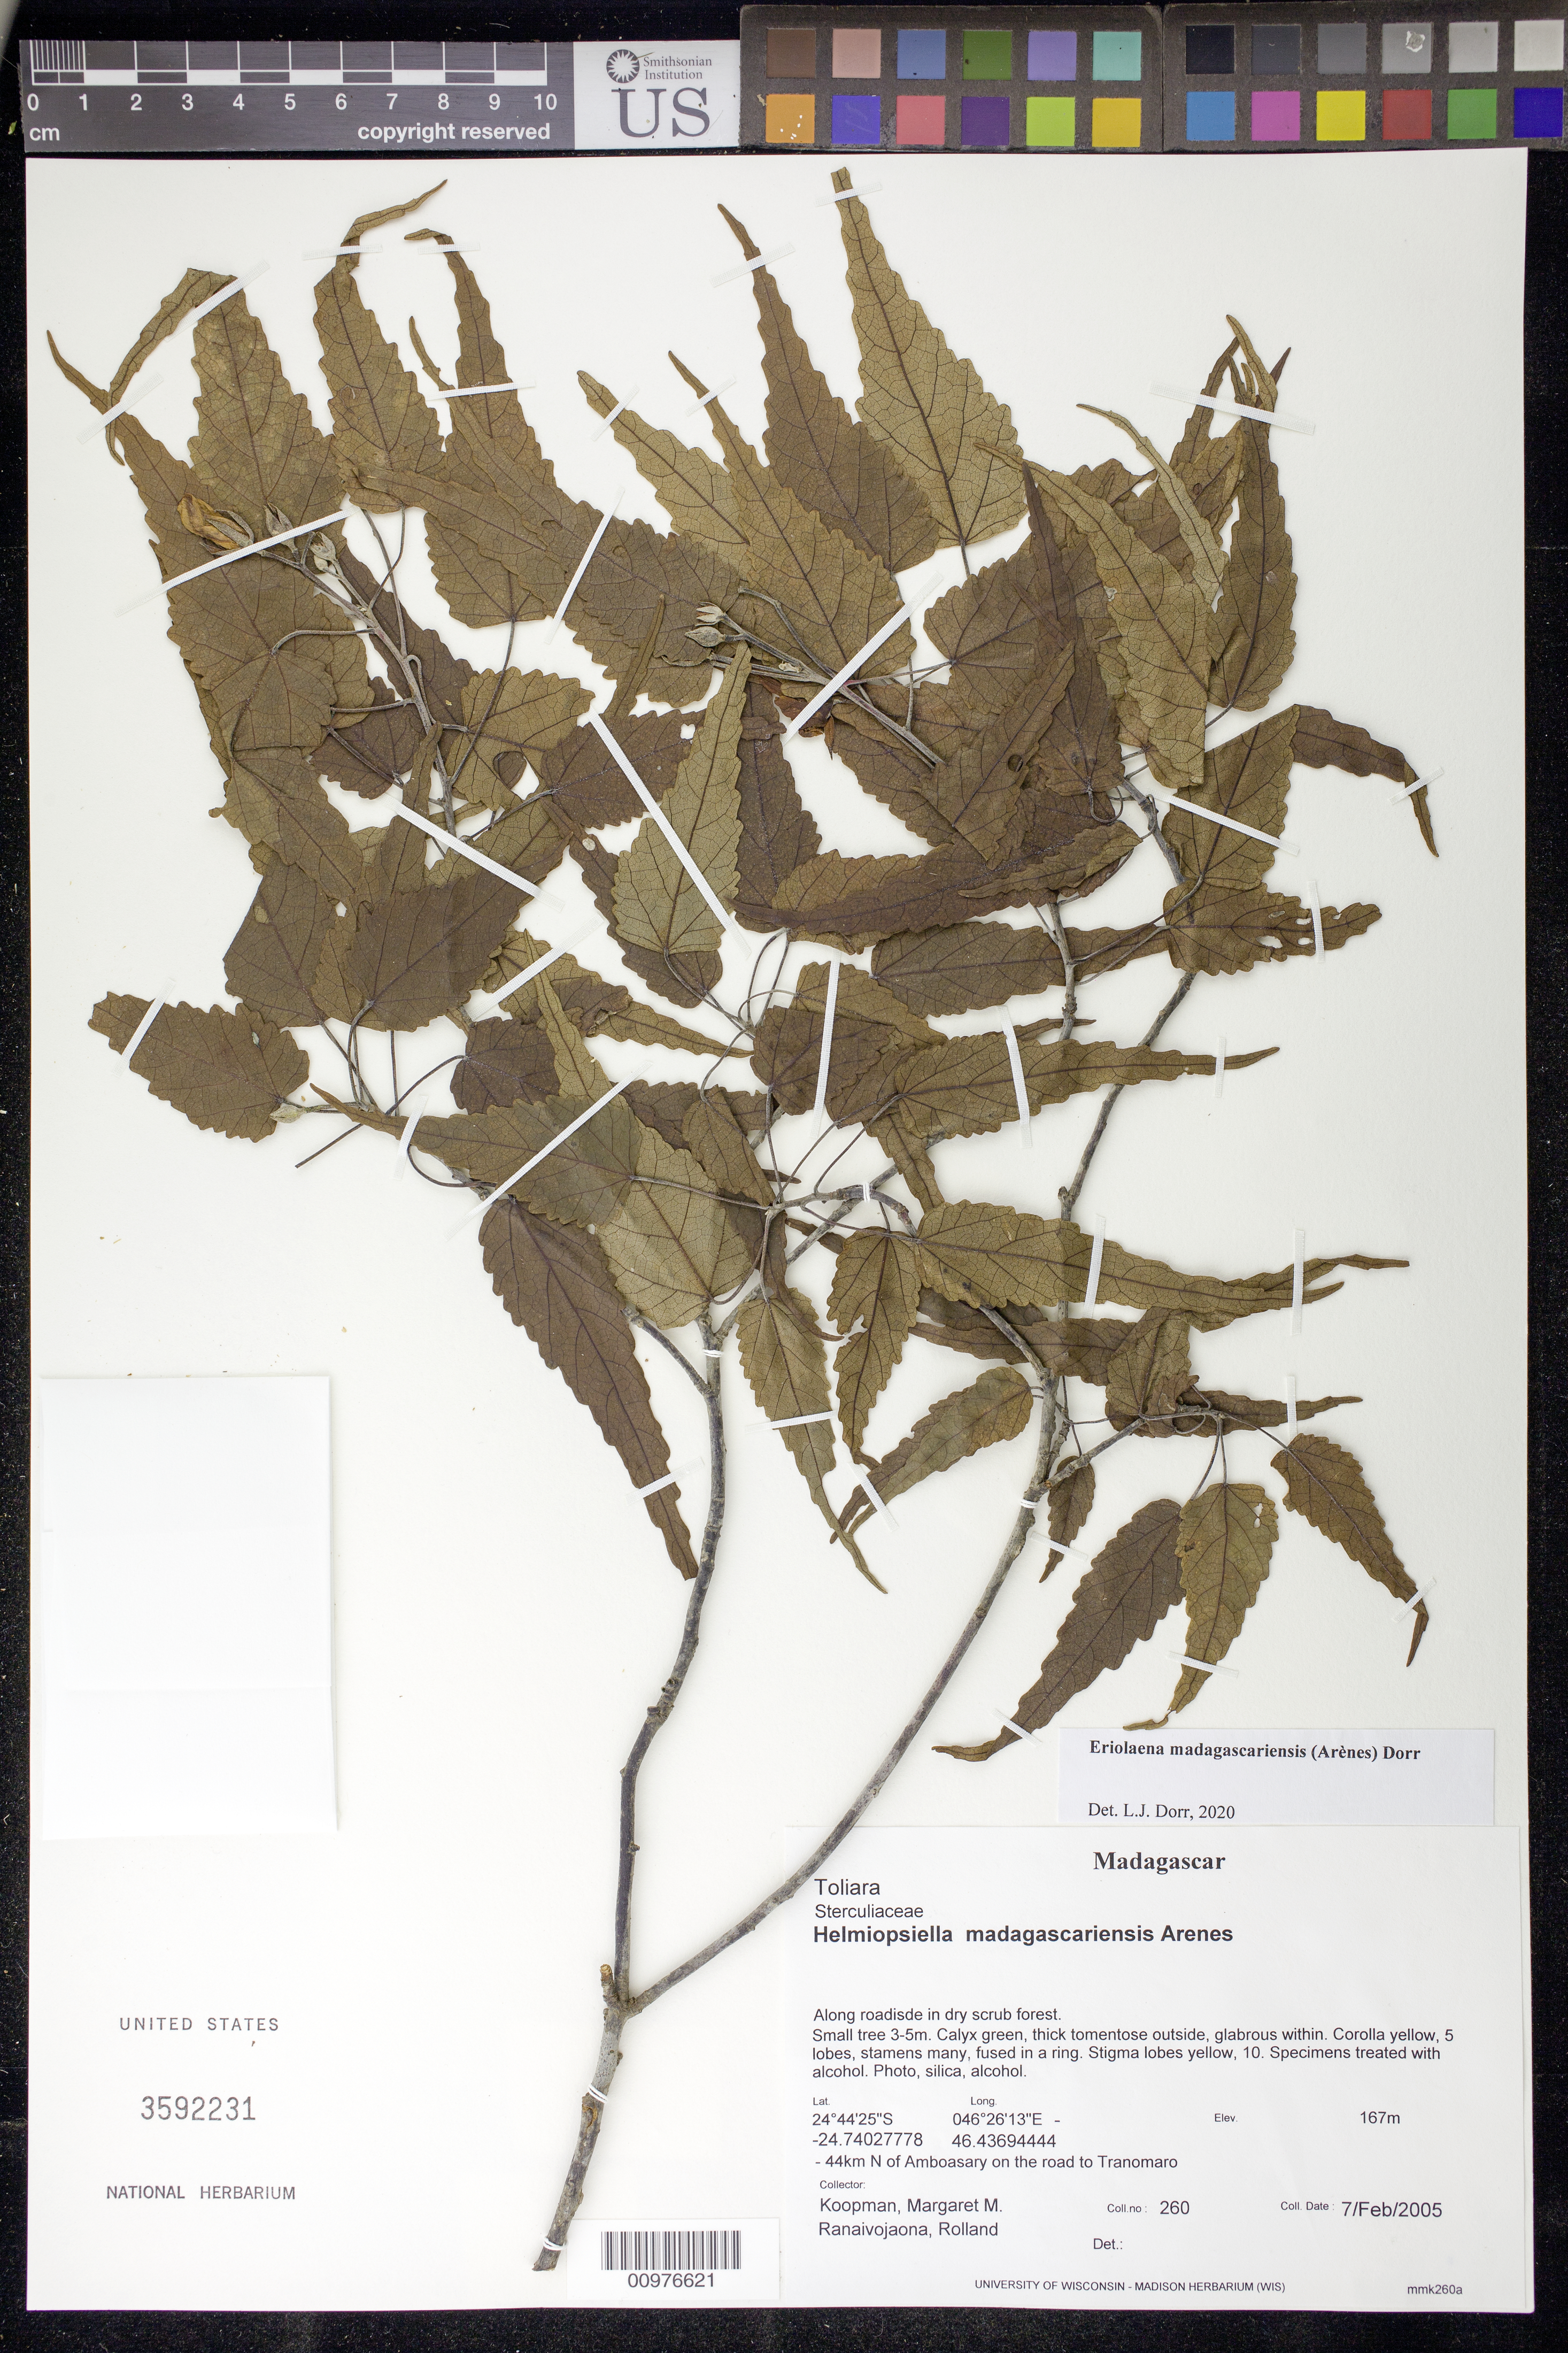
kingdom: Plantae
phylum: Tracheophyta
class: Magnoliopsida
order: Malvales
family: Malvaceae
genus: Eriolaena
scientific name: Eriolaena madagascariensis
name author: (Arènes) Dorr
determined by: Dorr, L. J., (BOT), Smithsonian Institution - National Museum of Natural History (UNITED STATES)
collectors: M. M. Koopman & R. Ranaivojaona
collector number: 260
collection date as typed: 07 Feb 2005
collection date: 2005-02-07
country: Madagascar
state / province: Anosy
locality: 44 km N of Amboasary on road to Tranomaro.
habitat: Dry scrub forest.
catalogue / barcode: US 3592231